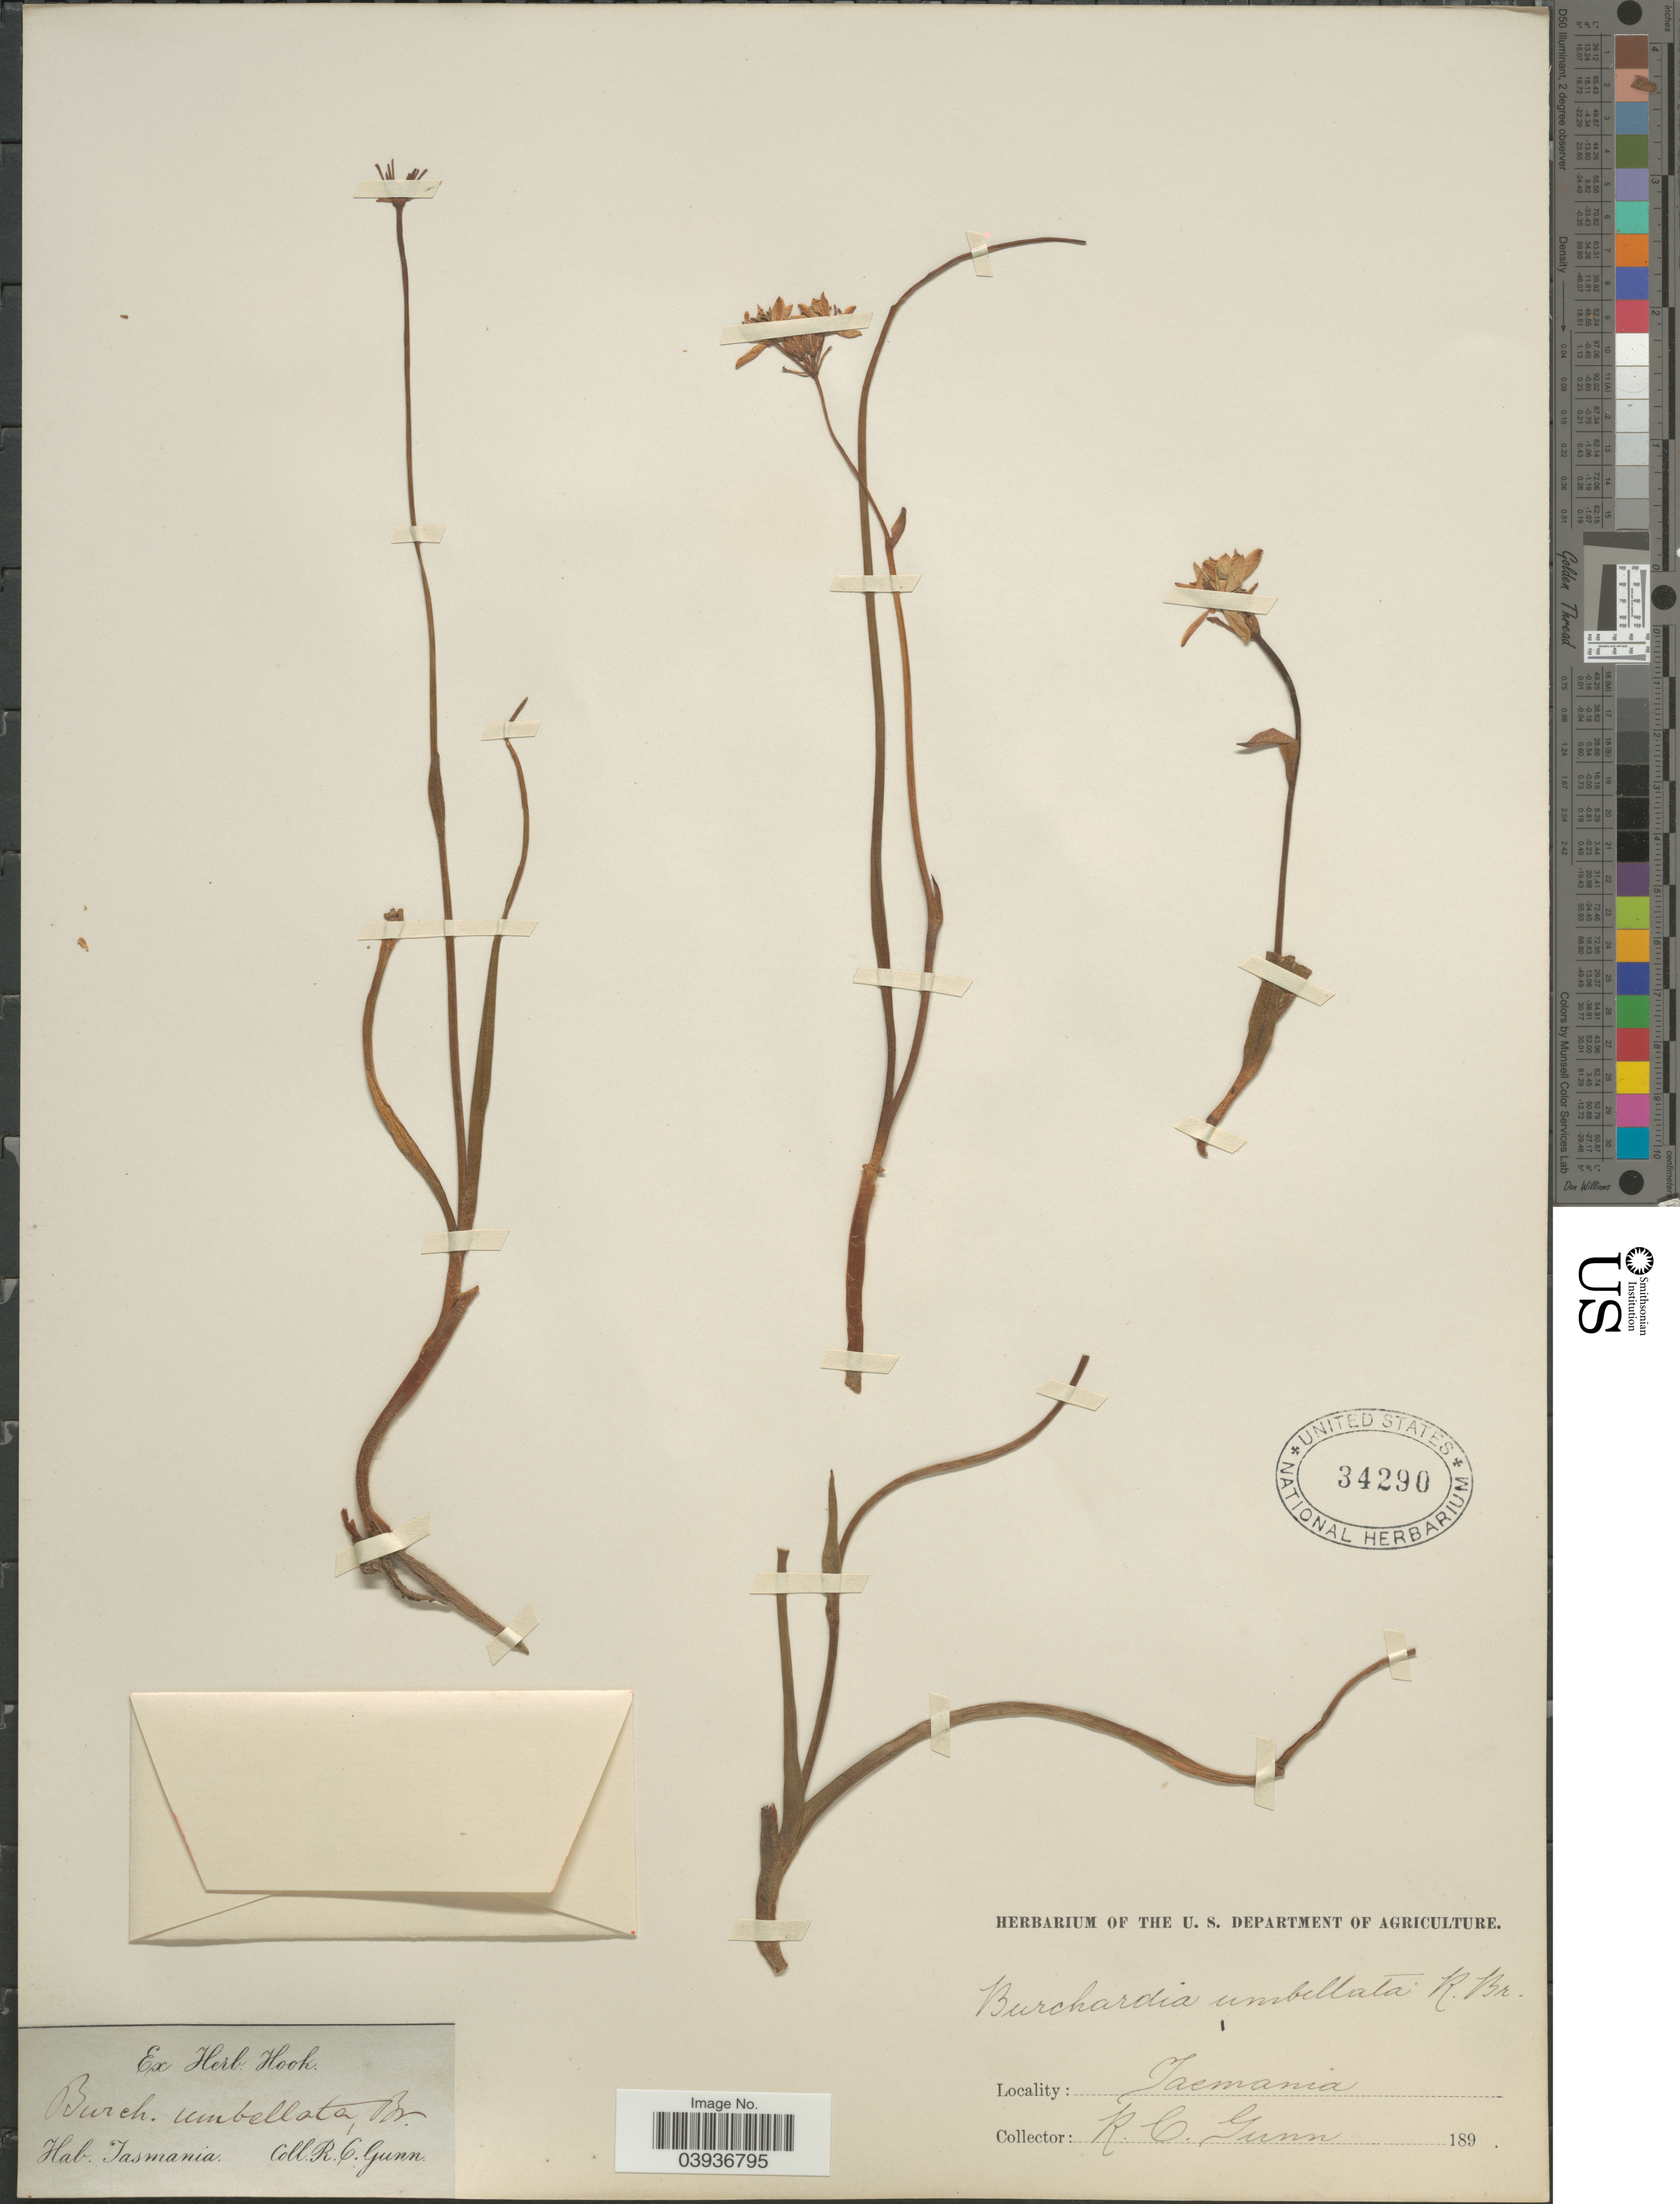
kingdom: Plantae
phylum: Tracheophyta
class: Liliopsida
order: Liliales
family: Colchicaceae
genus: Burchardia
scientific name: Burchardia umbellata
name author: R. Br.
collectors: R. Gunn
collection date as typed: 189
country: Australia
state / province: Tasmania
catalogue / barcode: US 34290